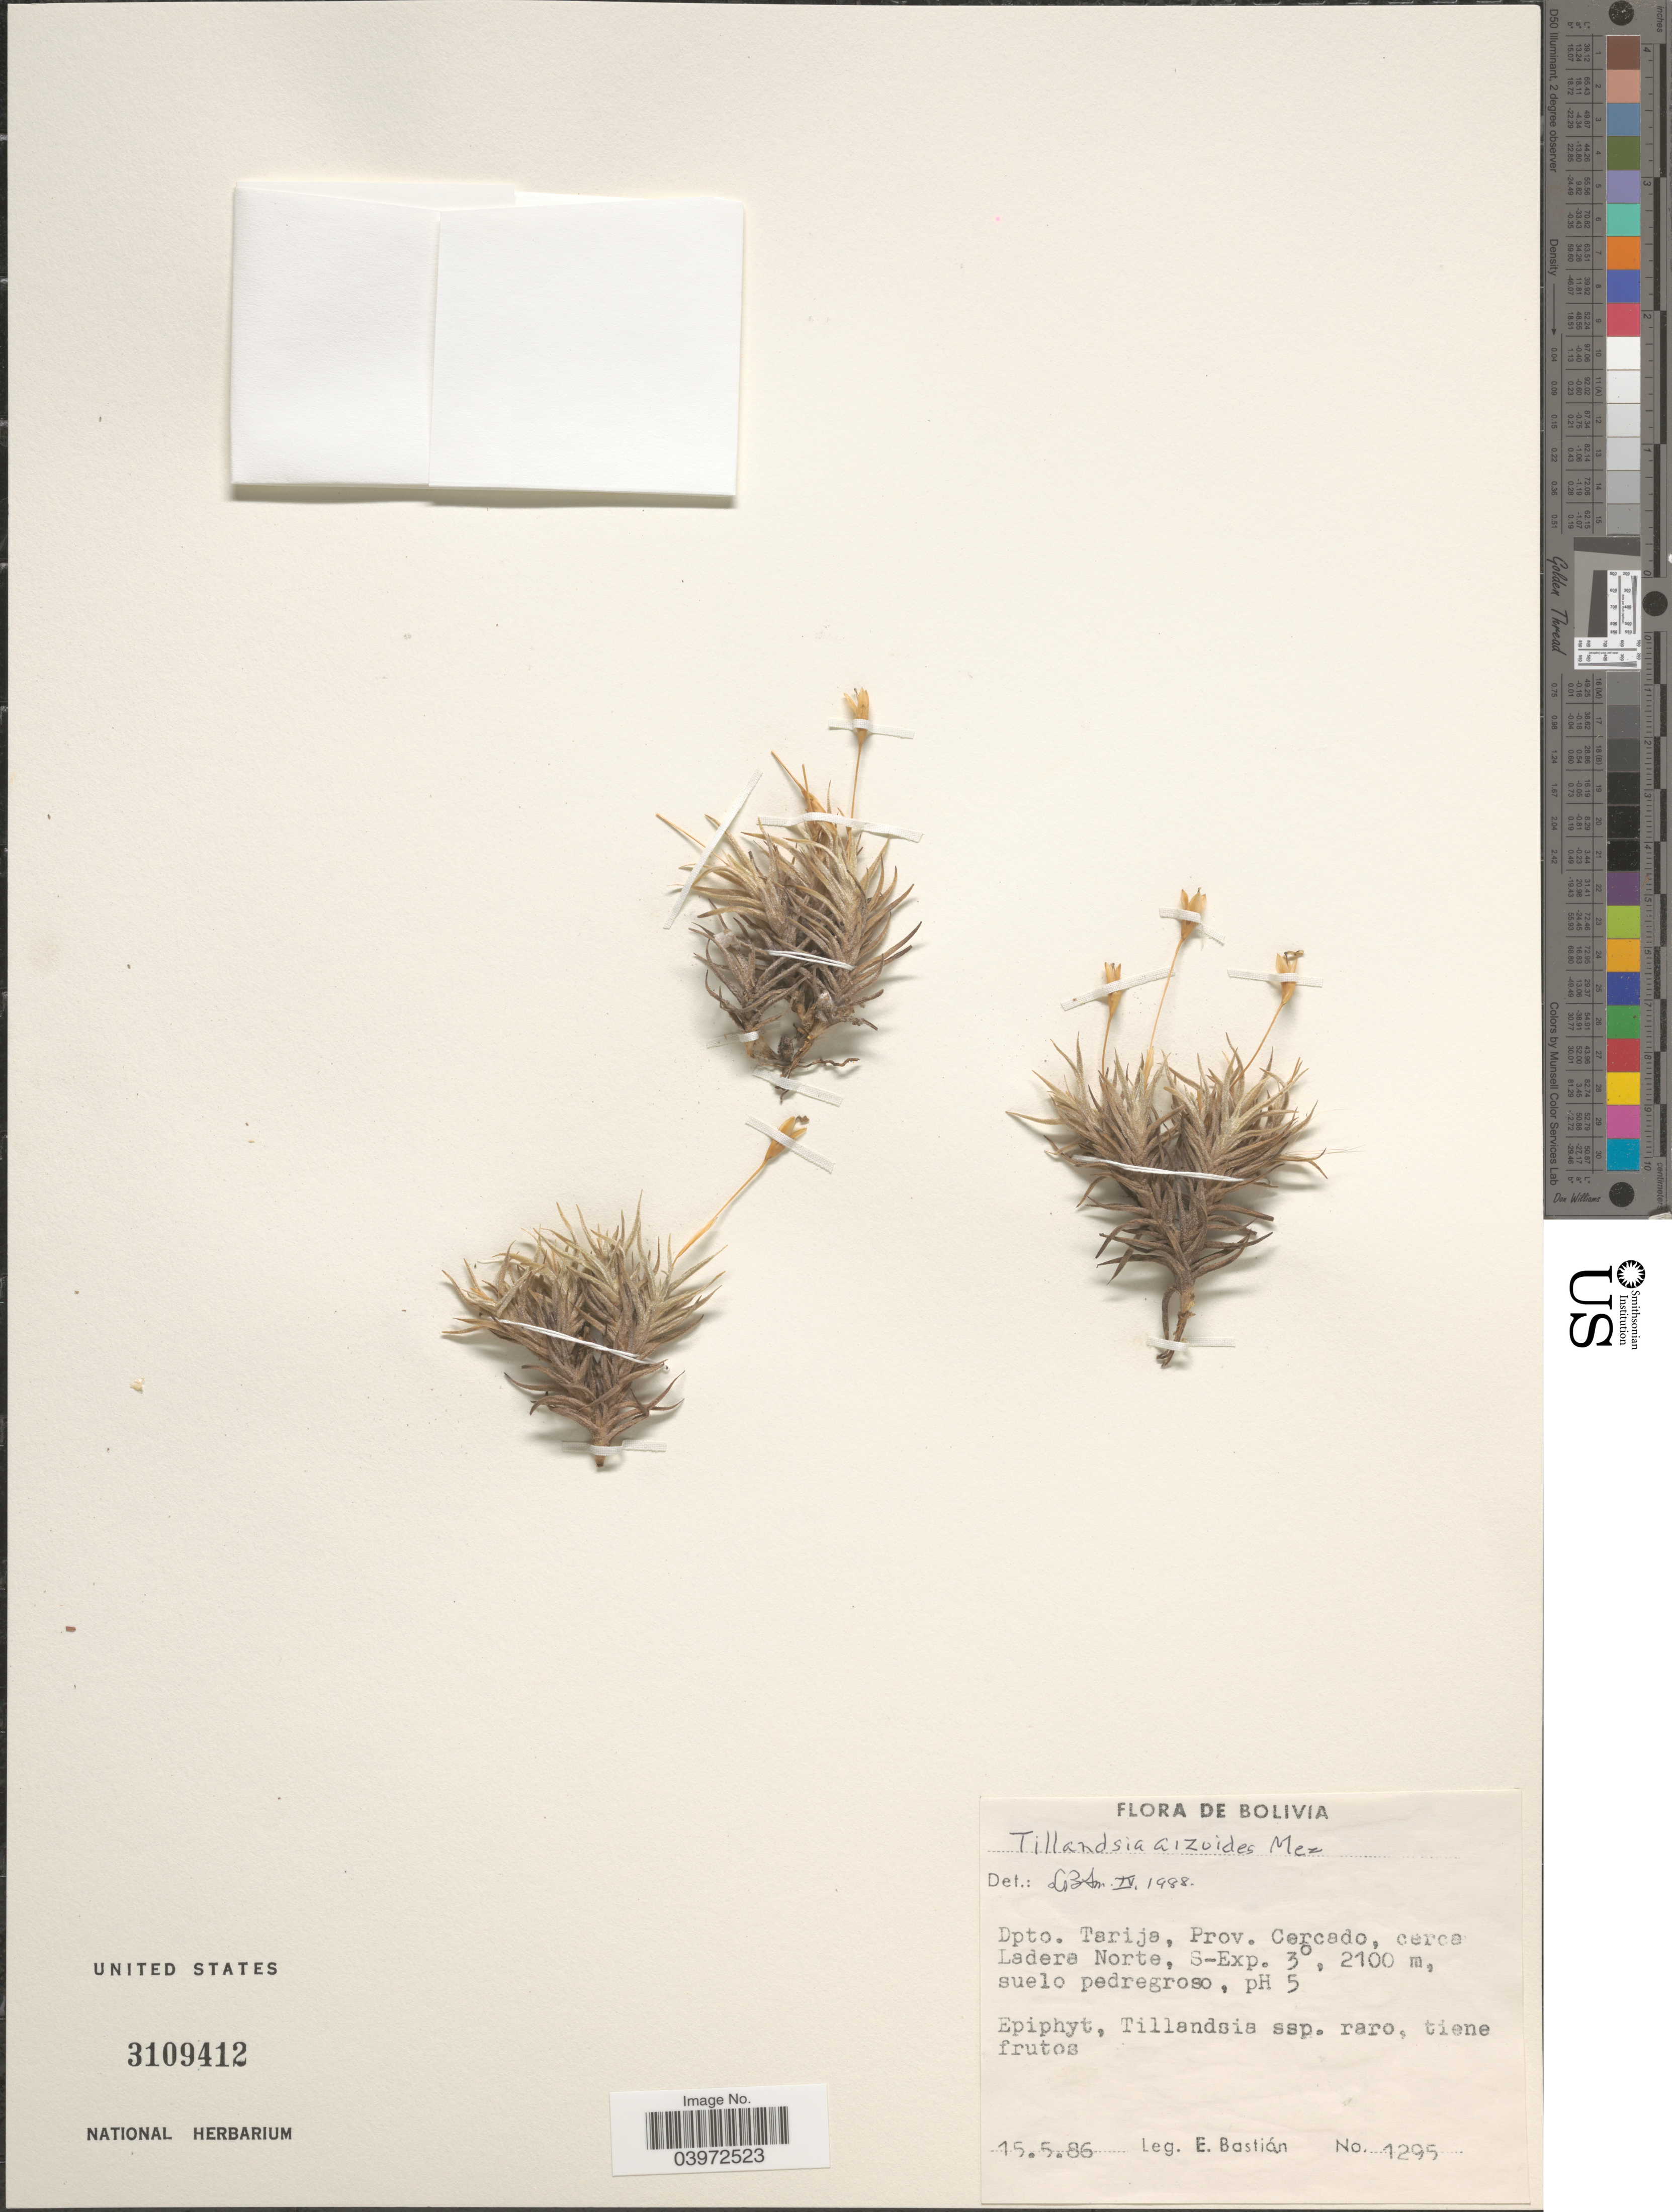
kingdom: Plantae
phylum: Tracheophyta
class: Liliopsida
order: Poales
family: Bromeliaceae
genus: Tillandsia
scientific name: Tillandsia aizoides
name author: Mez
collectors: E. Bastian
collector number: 1295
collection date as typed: Transcribed d/m/y: 15/5/86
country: Bolivia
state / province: Tarija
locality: Dpto. Tarija, Prov. Cercado, cerca Ladera Norte, S-Exp. 3°.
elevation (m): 2100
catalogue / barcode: US 3109412